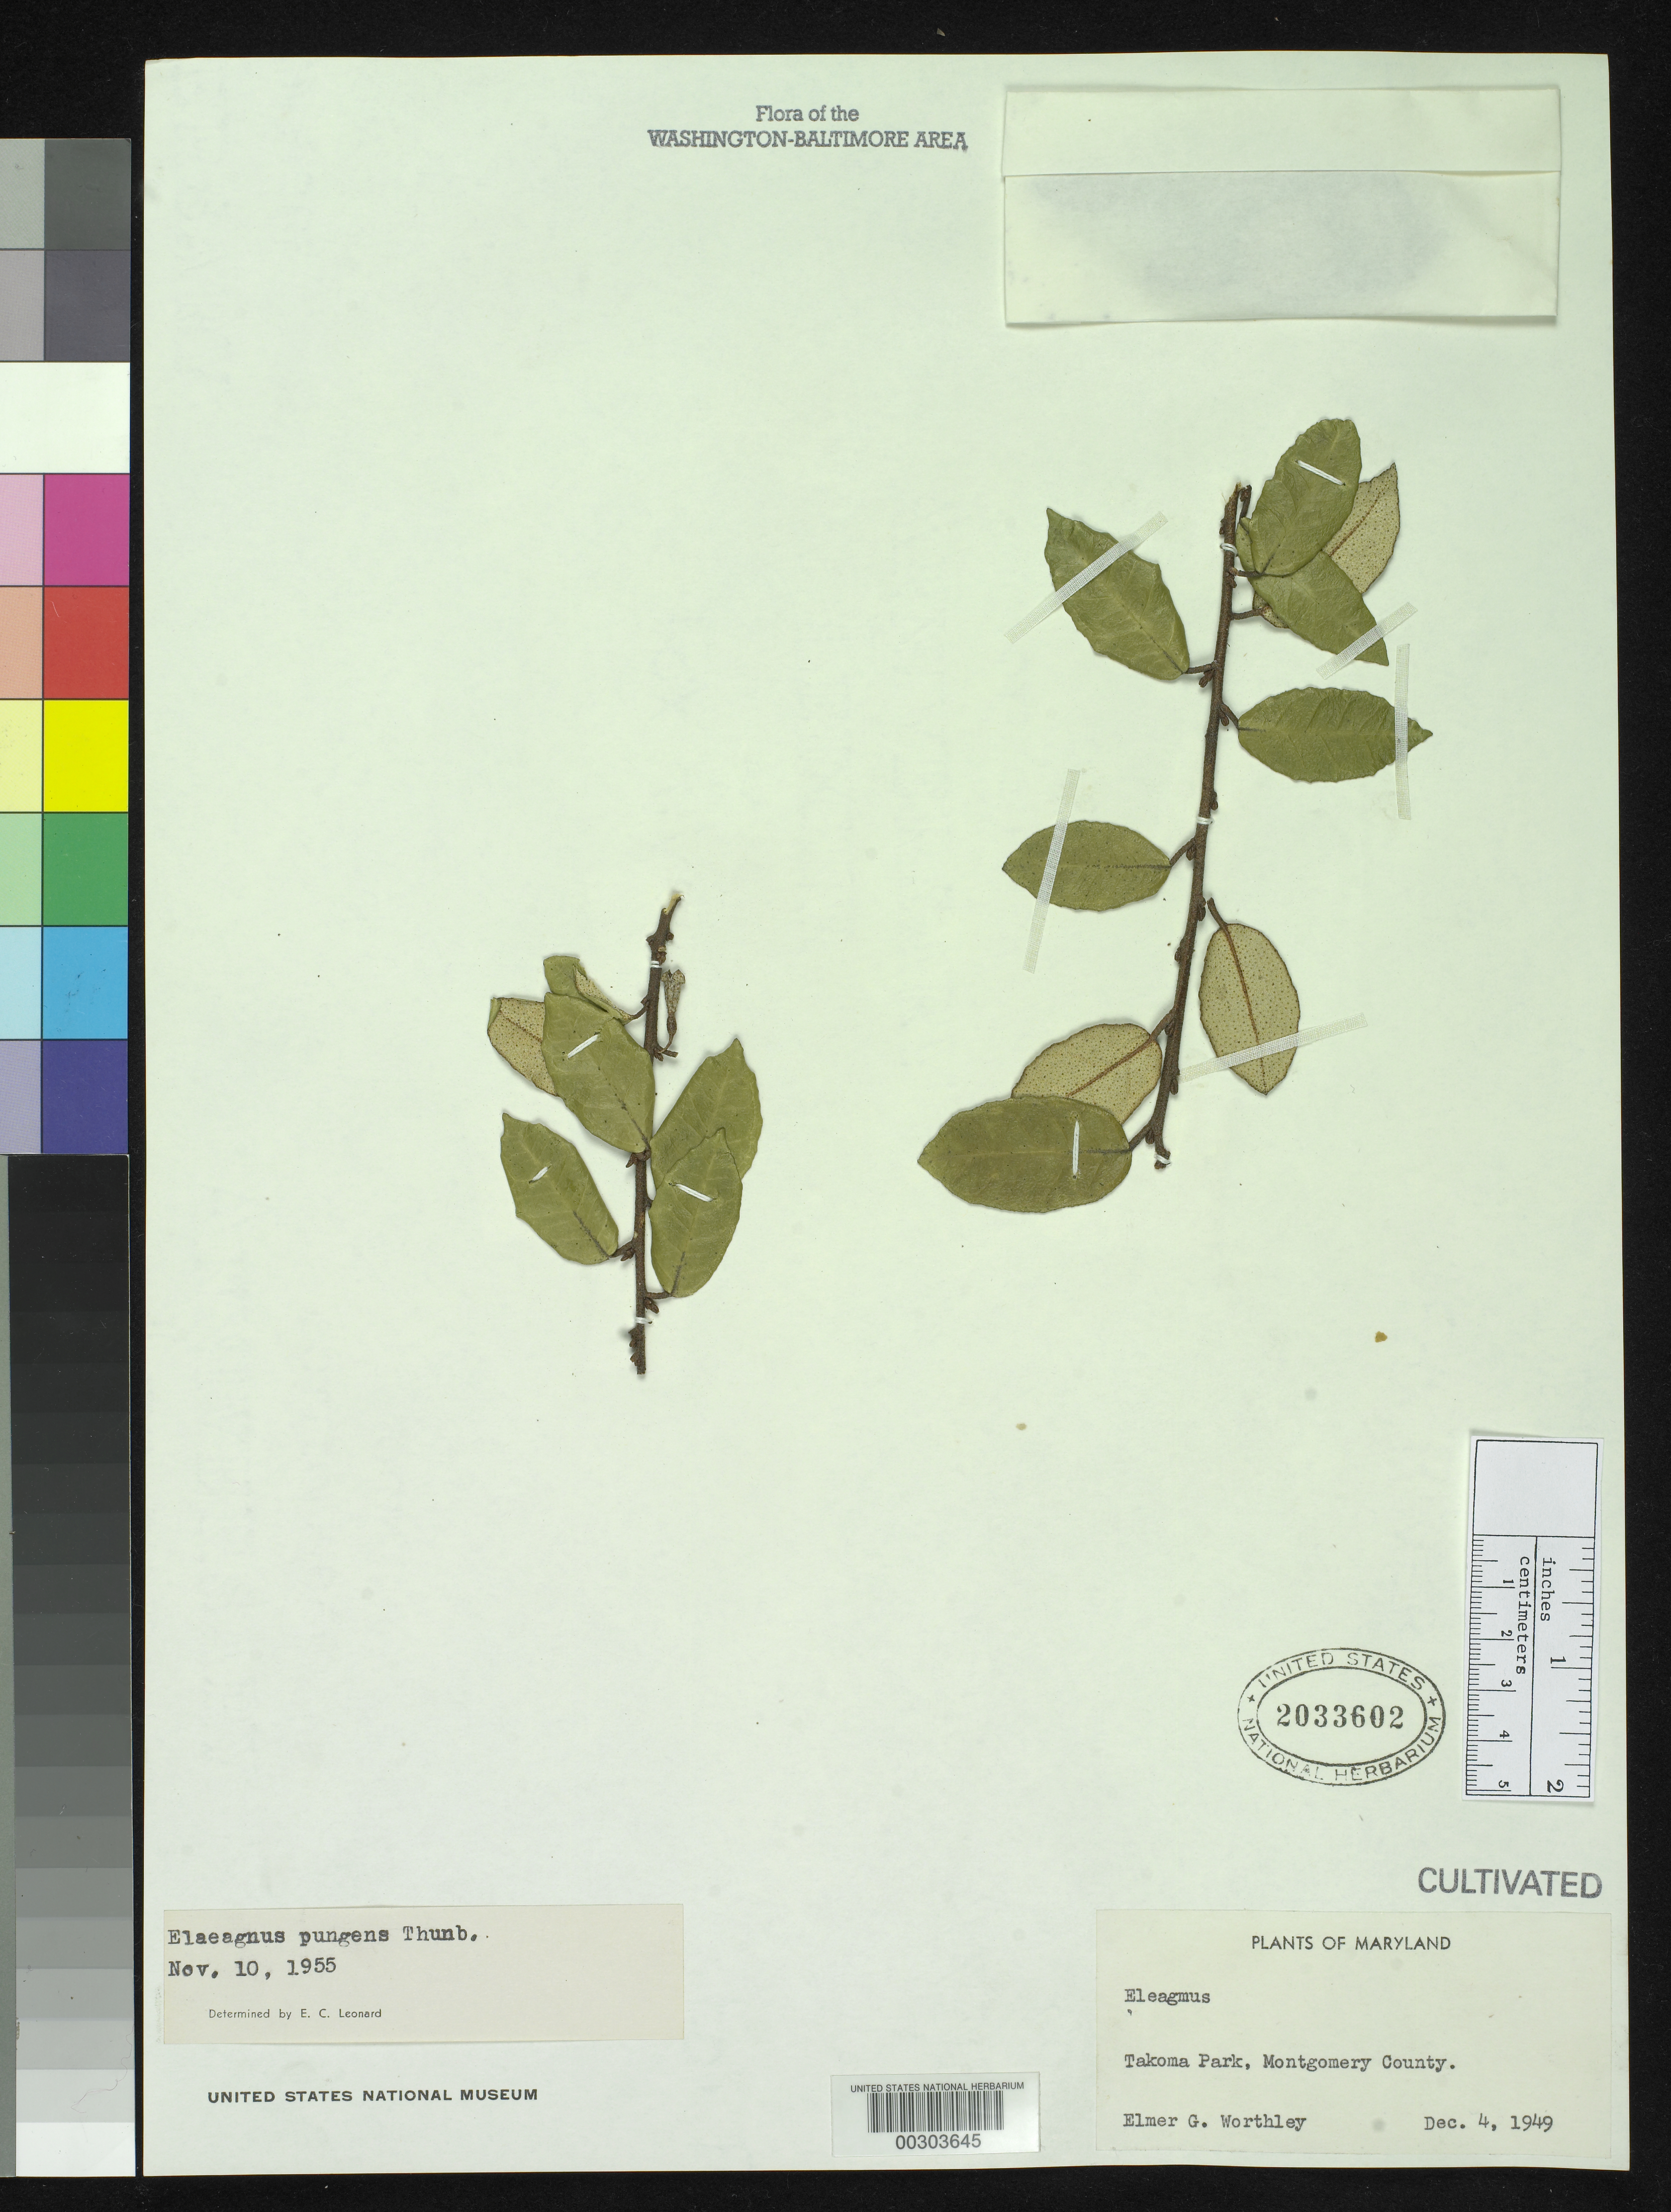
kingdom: Plantae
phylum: Tracheophyta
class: Magnoliopsida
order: Rosales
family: Elaeagnaceae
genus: Elaeagnus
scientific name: Elaeagnus pungens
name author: Thunb.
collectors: E. Worthley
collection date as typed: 04 Dec 1949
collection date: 1949-12-04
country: United States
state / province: Maryland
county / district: Montgomery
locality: Takoma Park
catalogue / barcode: US 2033602